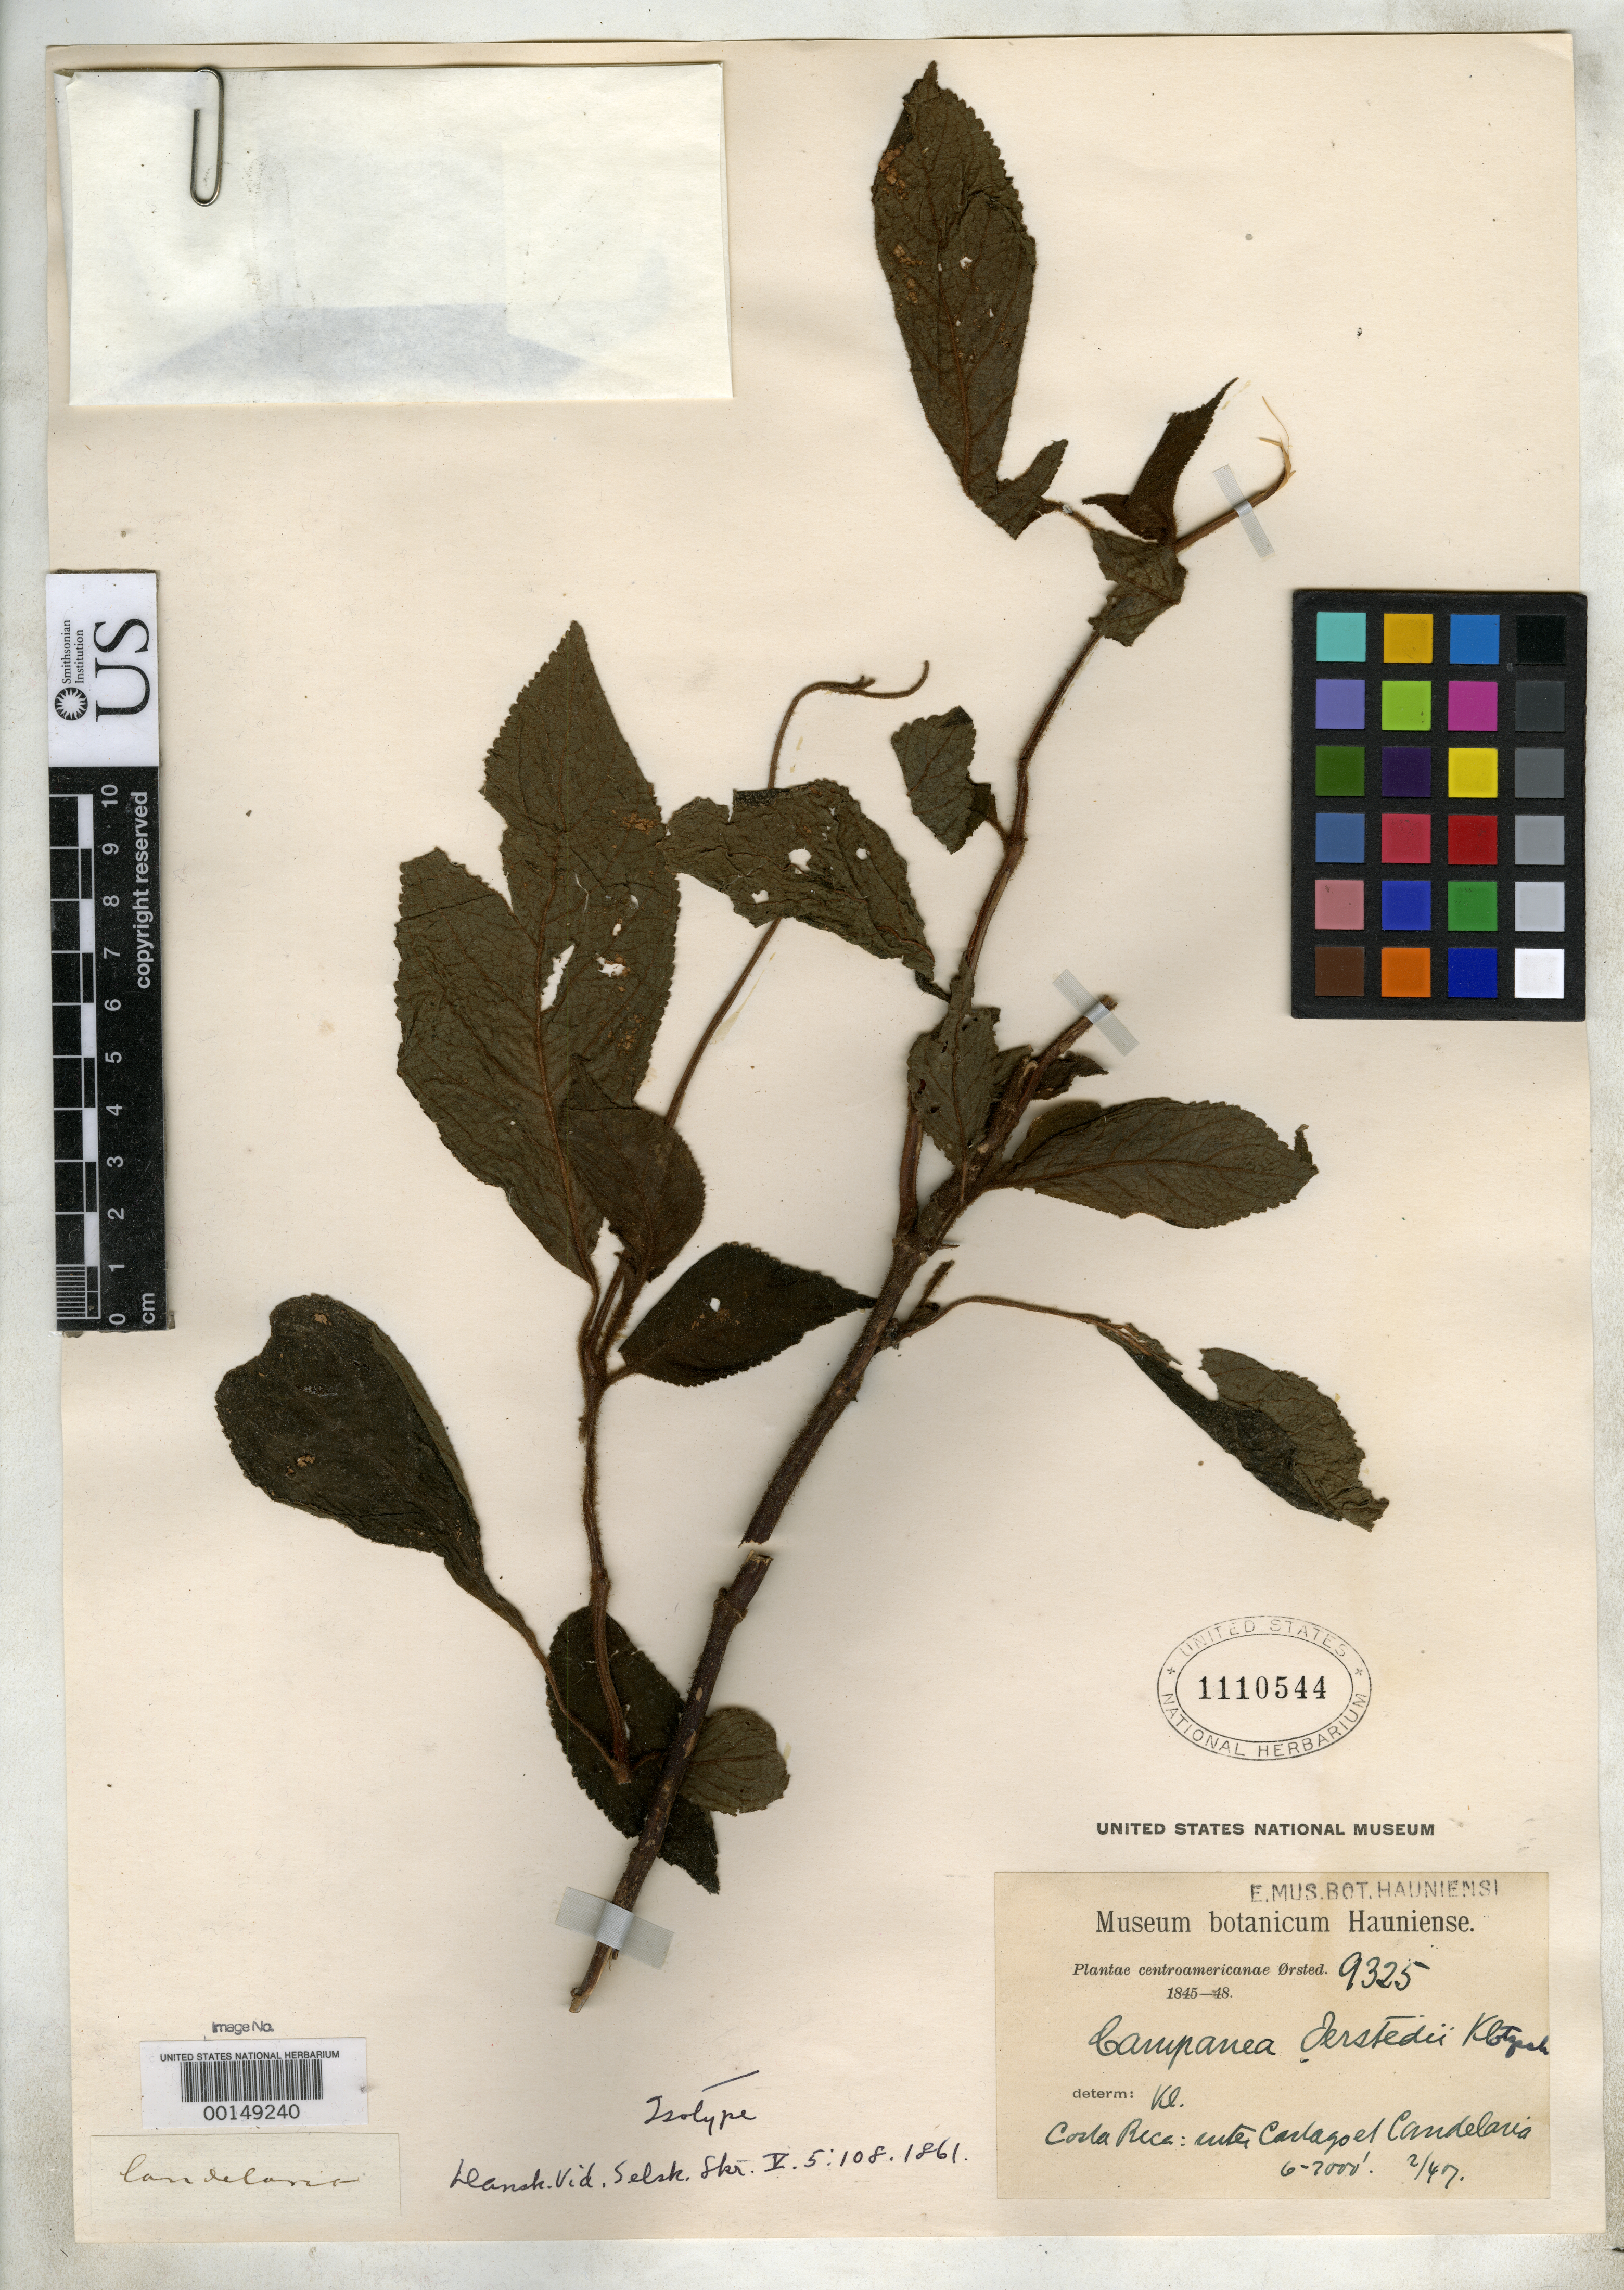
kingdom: Plantae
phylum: Tracheophyta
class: Magnoliopsida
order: Lamiales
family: Gesneriaceae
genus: Rhytidophyllum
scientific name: Rhytidophyllum oerstedii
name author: Klotzsch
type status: Isotype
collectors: A. S. Oersted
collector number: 9325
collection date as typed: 18 Feb 1947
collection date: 1947-02-18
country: Costa Rica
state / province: Cartago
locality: Between Cartago and Candelaria; alt. 6000-7000 ft.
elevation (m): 1829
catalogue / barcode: US 1110544